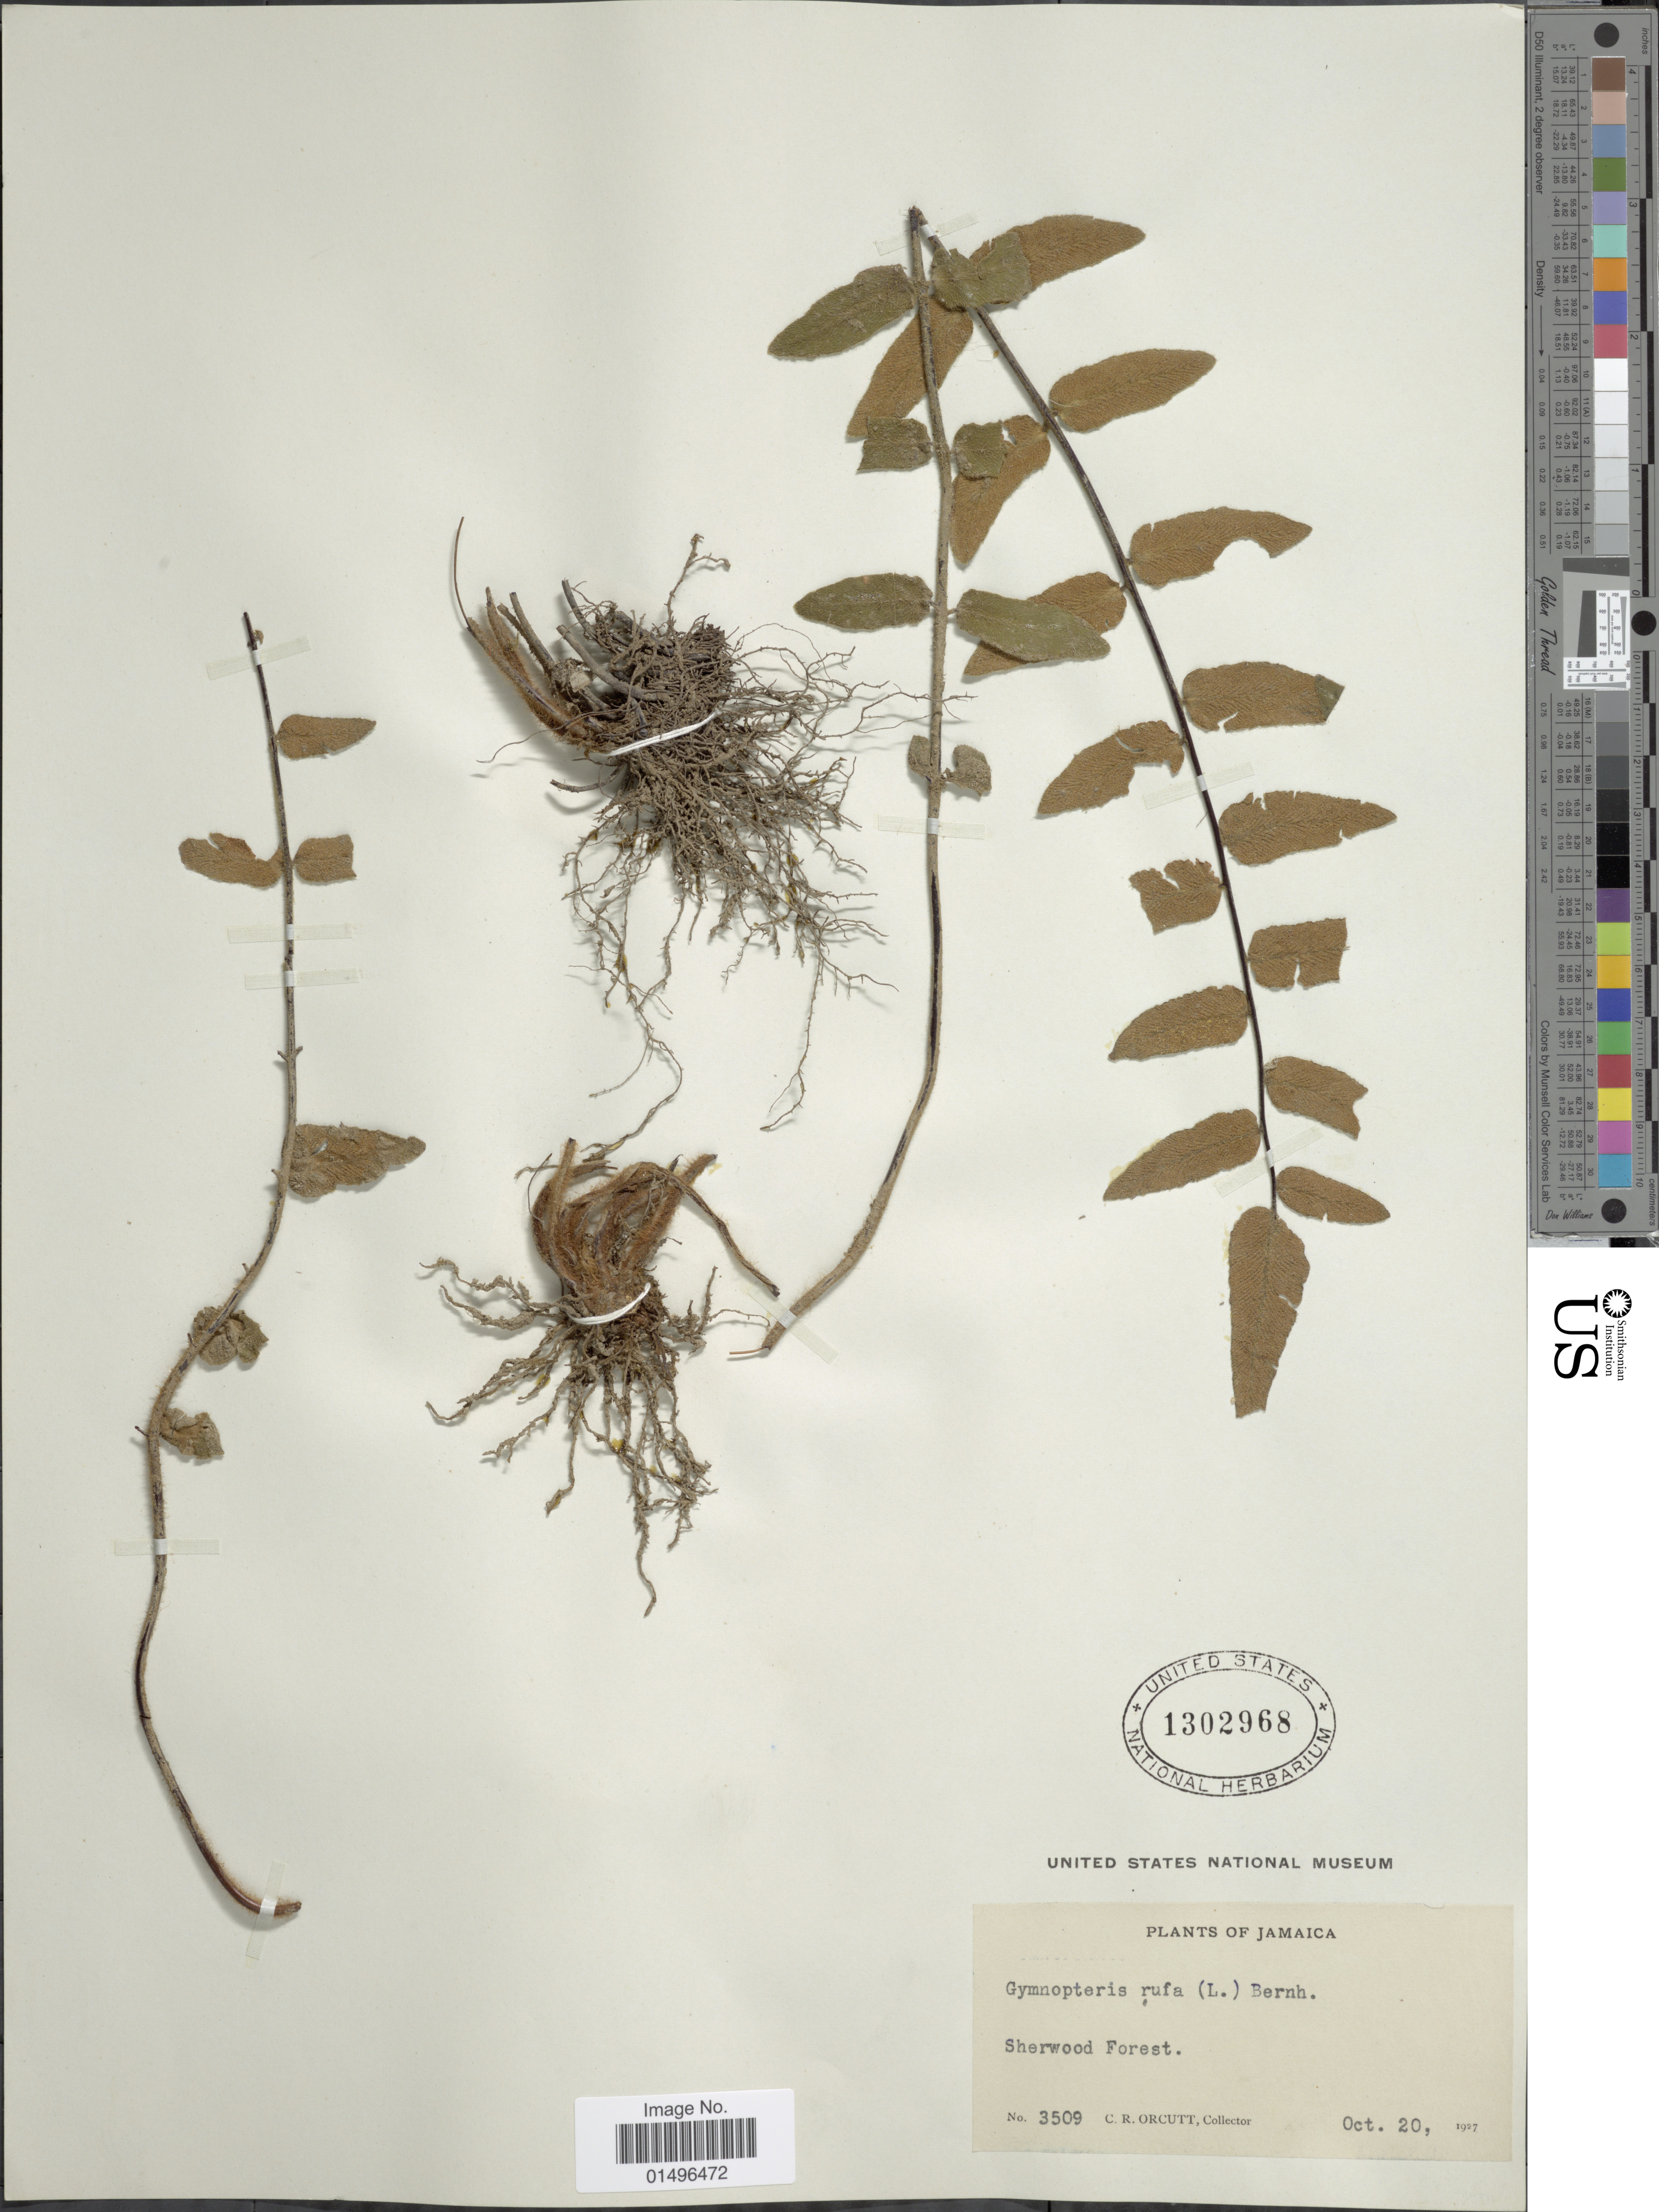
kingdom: Plantae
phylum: Tracheophyta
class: Polypodiopsida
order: Polypodiales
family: Pteridaceae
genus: Hemionitis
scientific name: Hemionitis rufa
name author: (L.) Sw.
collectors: C. R. Orcutt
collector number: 3509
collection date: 1927-10-20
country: Jamaica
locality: Jamaica, Sherwood Forest.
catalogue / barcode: US 1302968